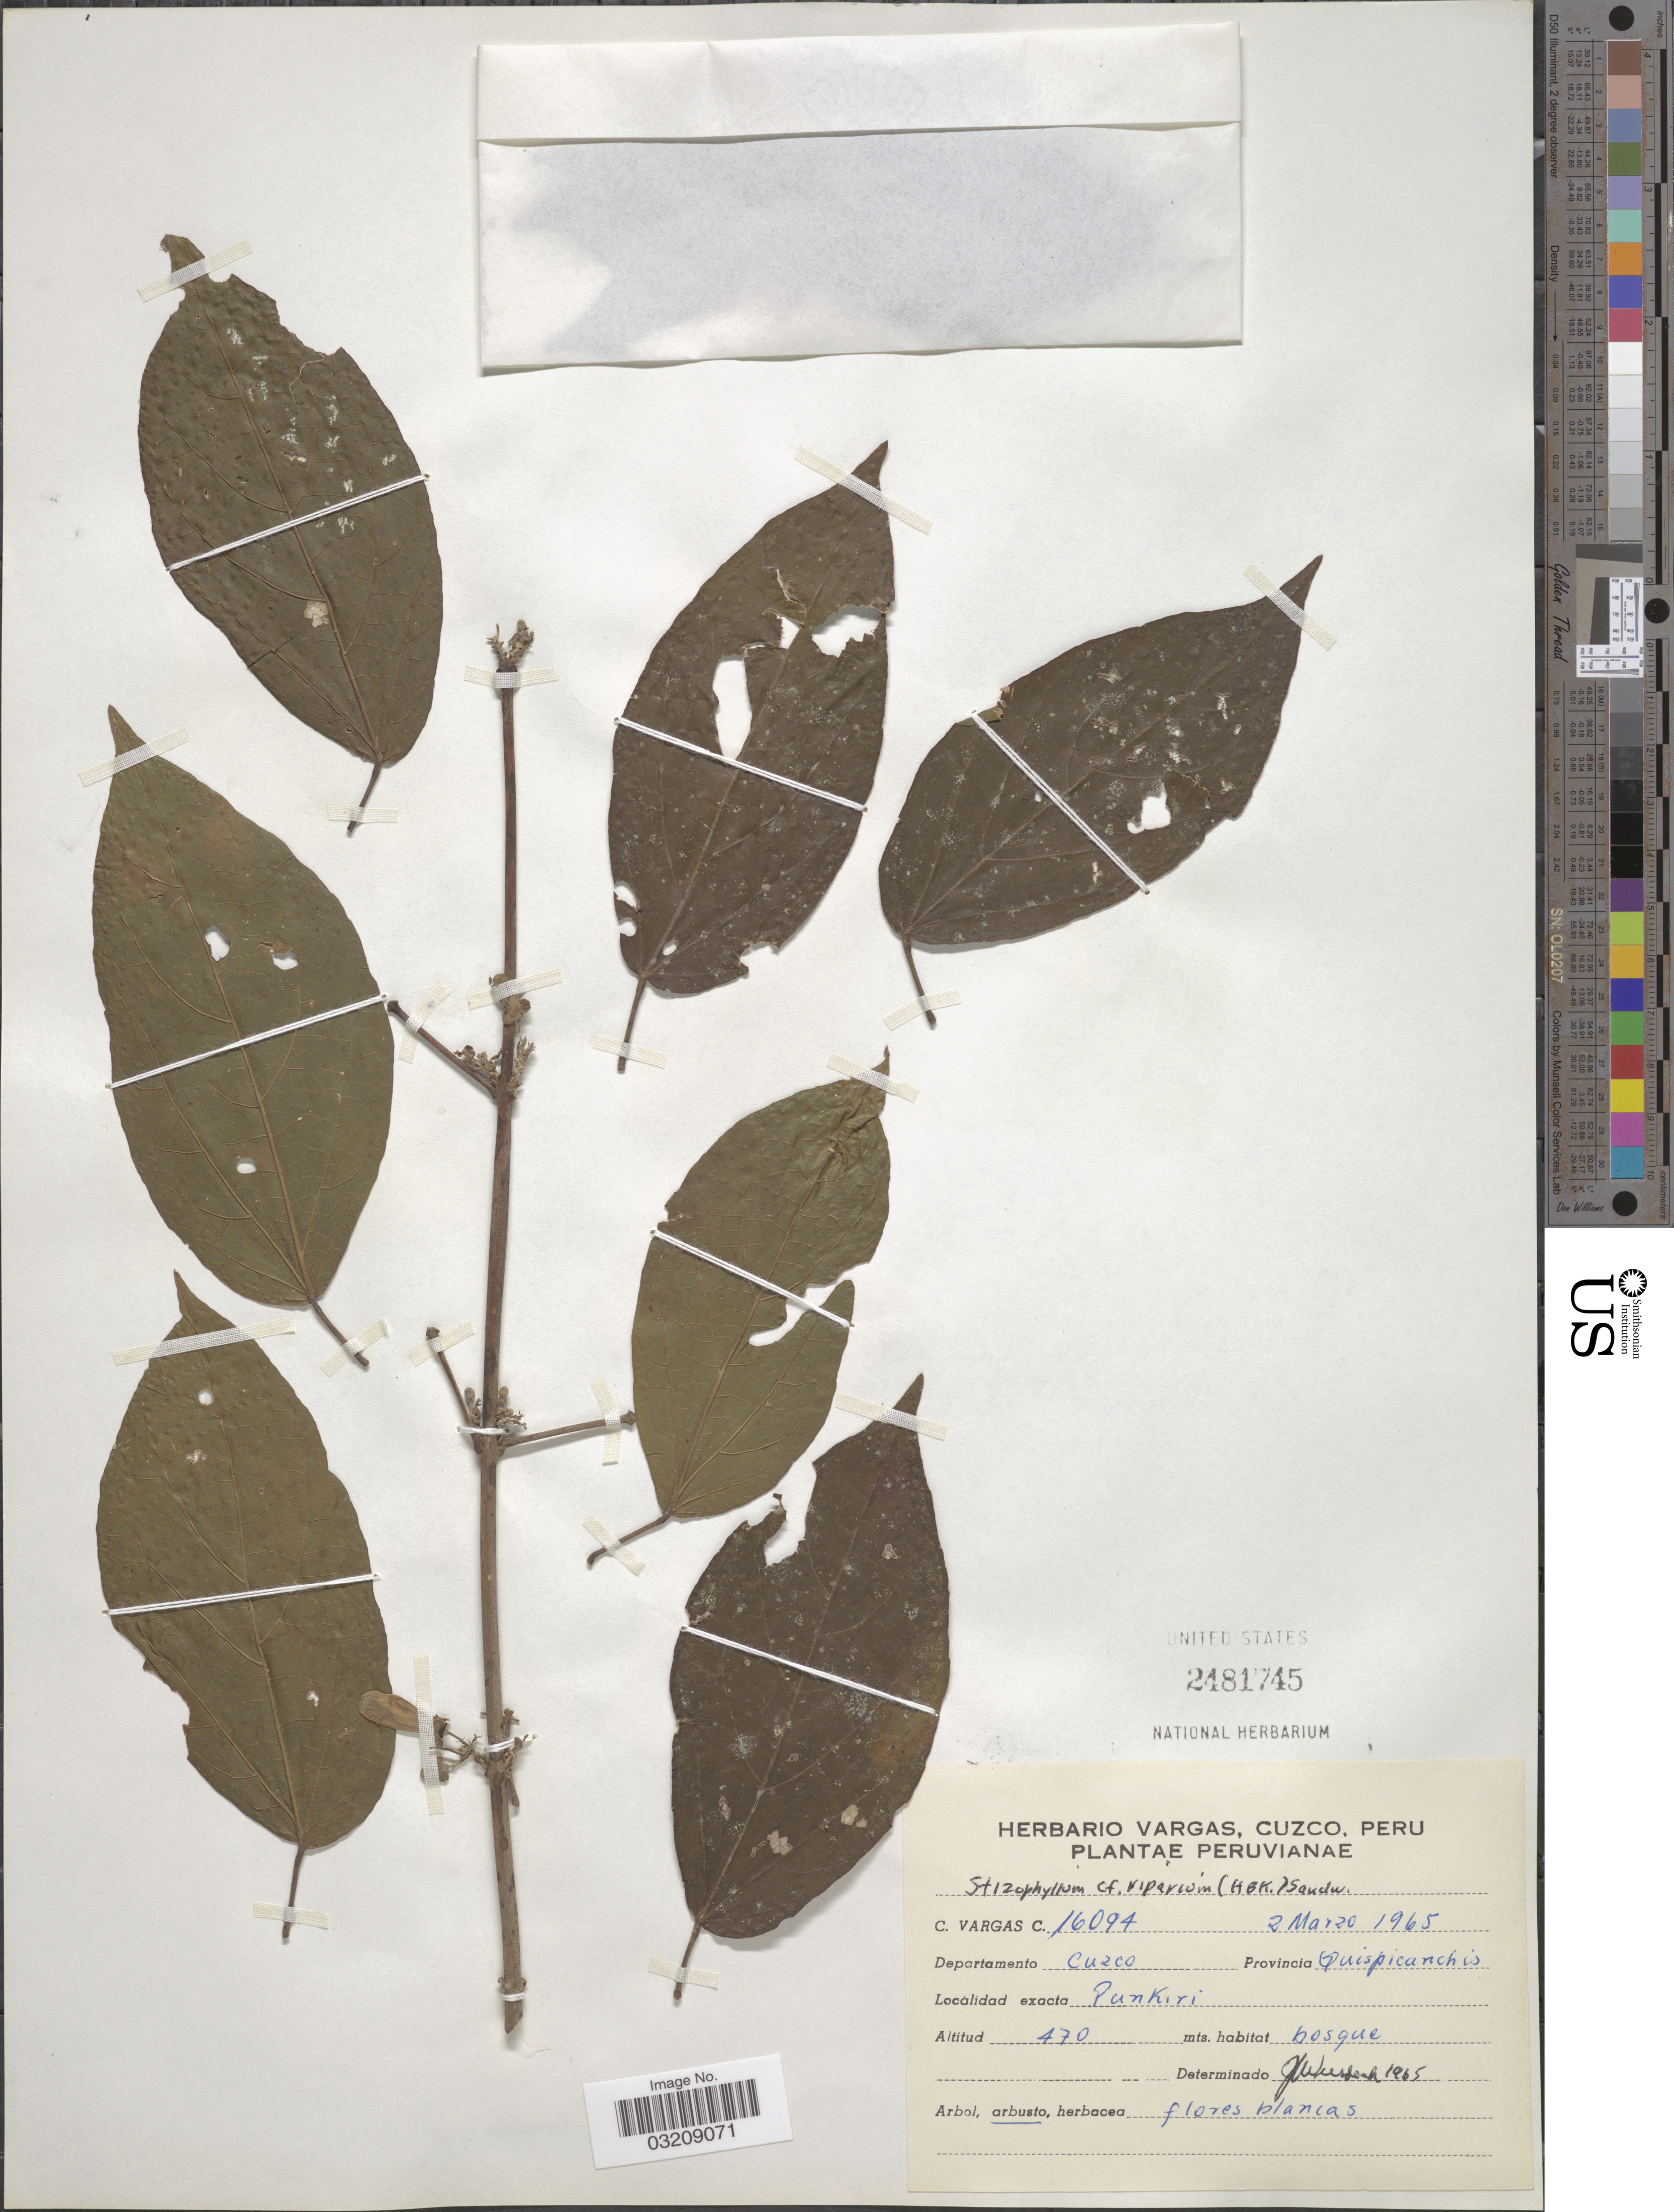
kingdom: Plantae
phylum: Tracheophyta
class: Magnoliopsida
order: Lamiales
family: Bignoniaceae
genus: Stizophyllum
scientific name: Stizophyllum riparium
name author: (Kunth) Sandwith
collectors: C. Vargas Calderón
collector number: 16094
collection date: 1965-03-02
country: Peru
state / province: Cusco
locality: Departamento Cuzco. Provincia Quispicanchis. Punkiri.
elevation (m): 470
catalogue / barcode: US 2481745